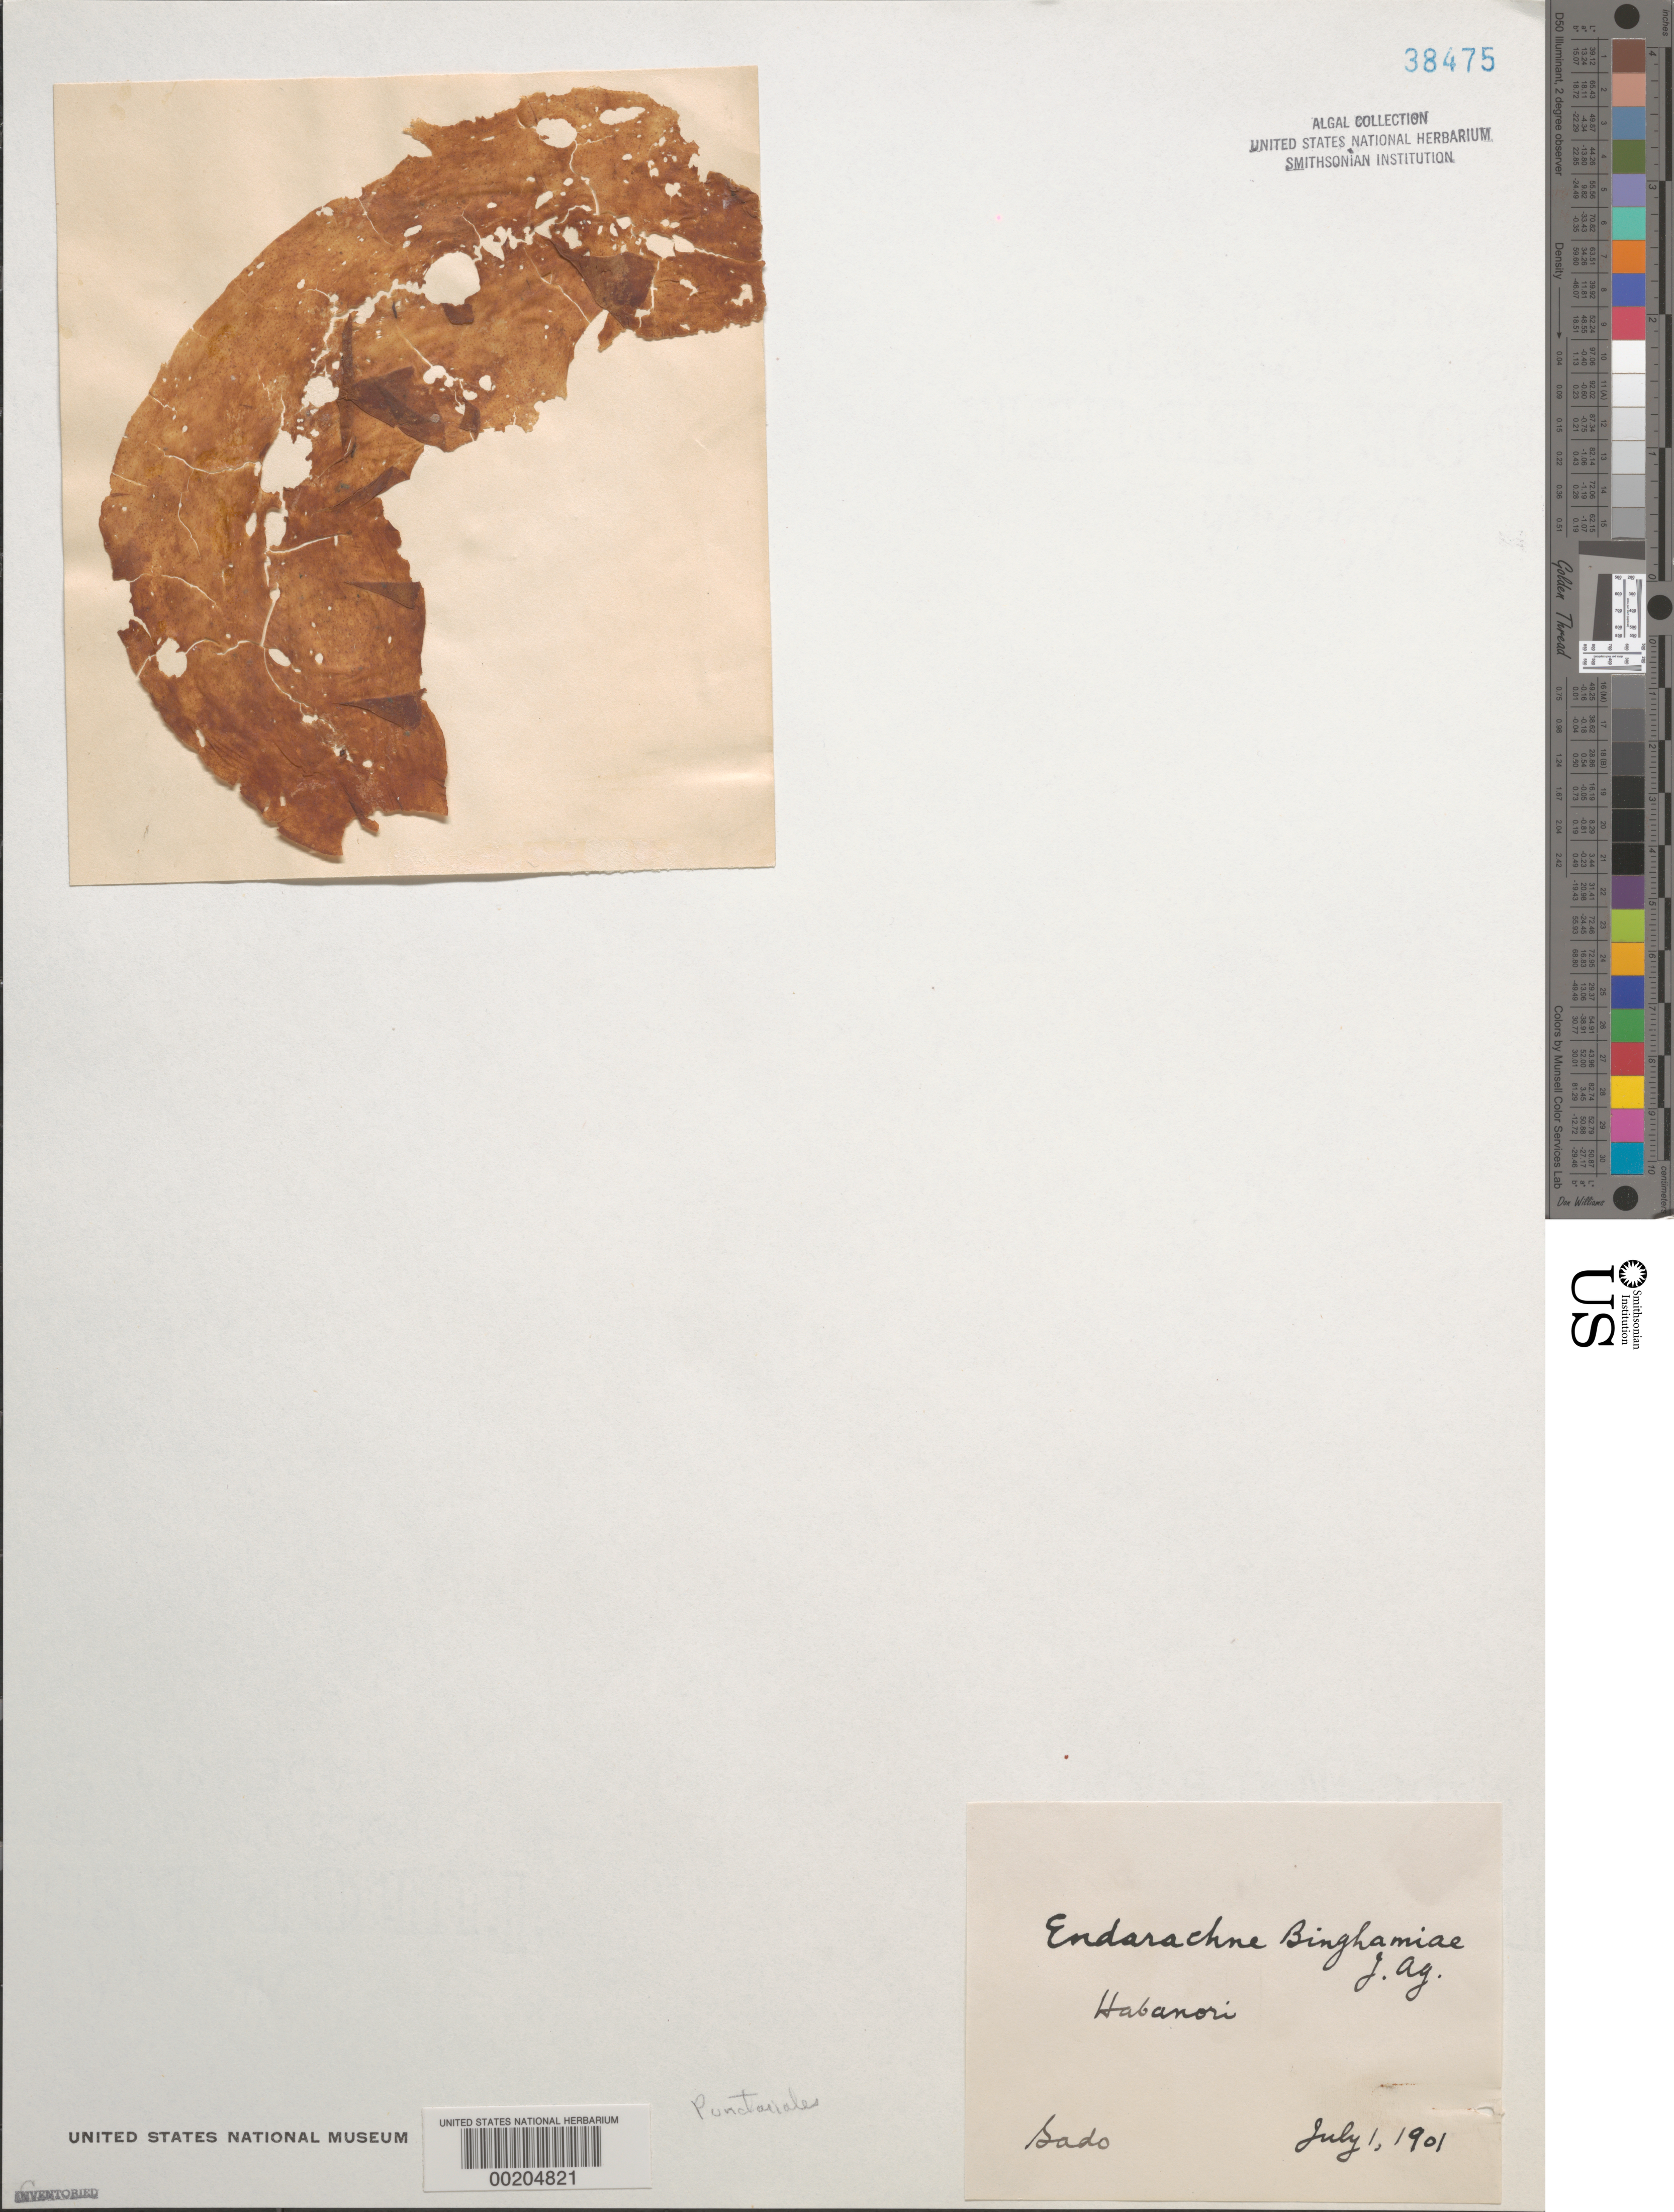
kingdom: Chromista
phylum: Ochrophyta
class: Phaeophyceae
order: Scytosiphonales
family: Scytosiphonaceae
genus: Petalonia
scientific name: Petalonia binghamiae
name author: (J. Agardh) K.L.Vinogr.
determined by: Algae name updating Project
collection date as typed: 01 Jul 1901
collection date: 1901-07-01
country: Japan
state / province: Niigata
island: Sado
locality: Sado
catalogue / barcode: US 38475